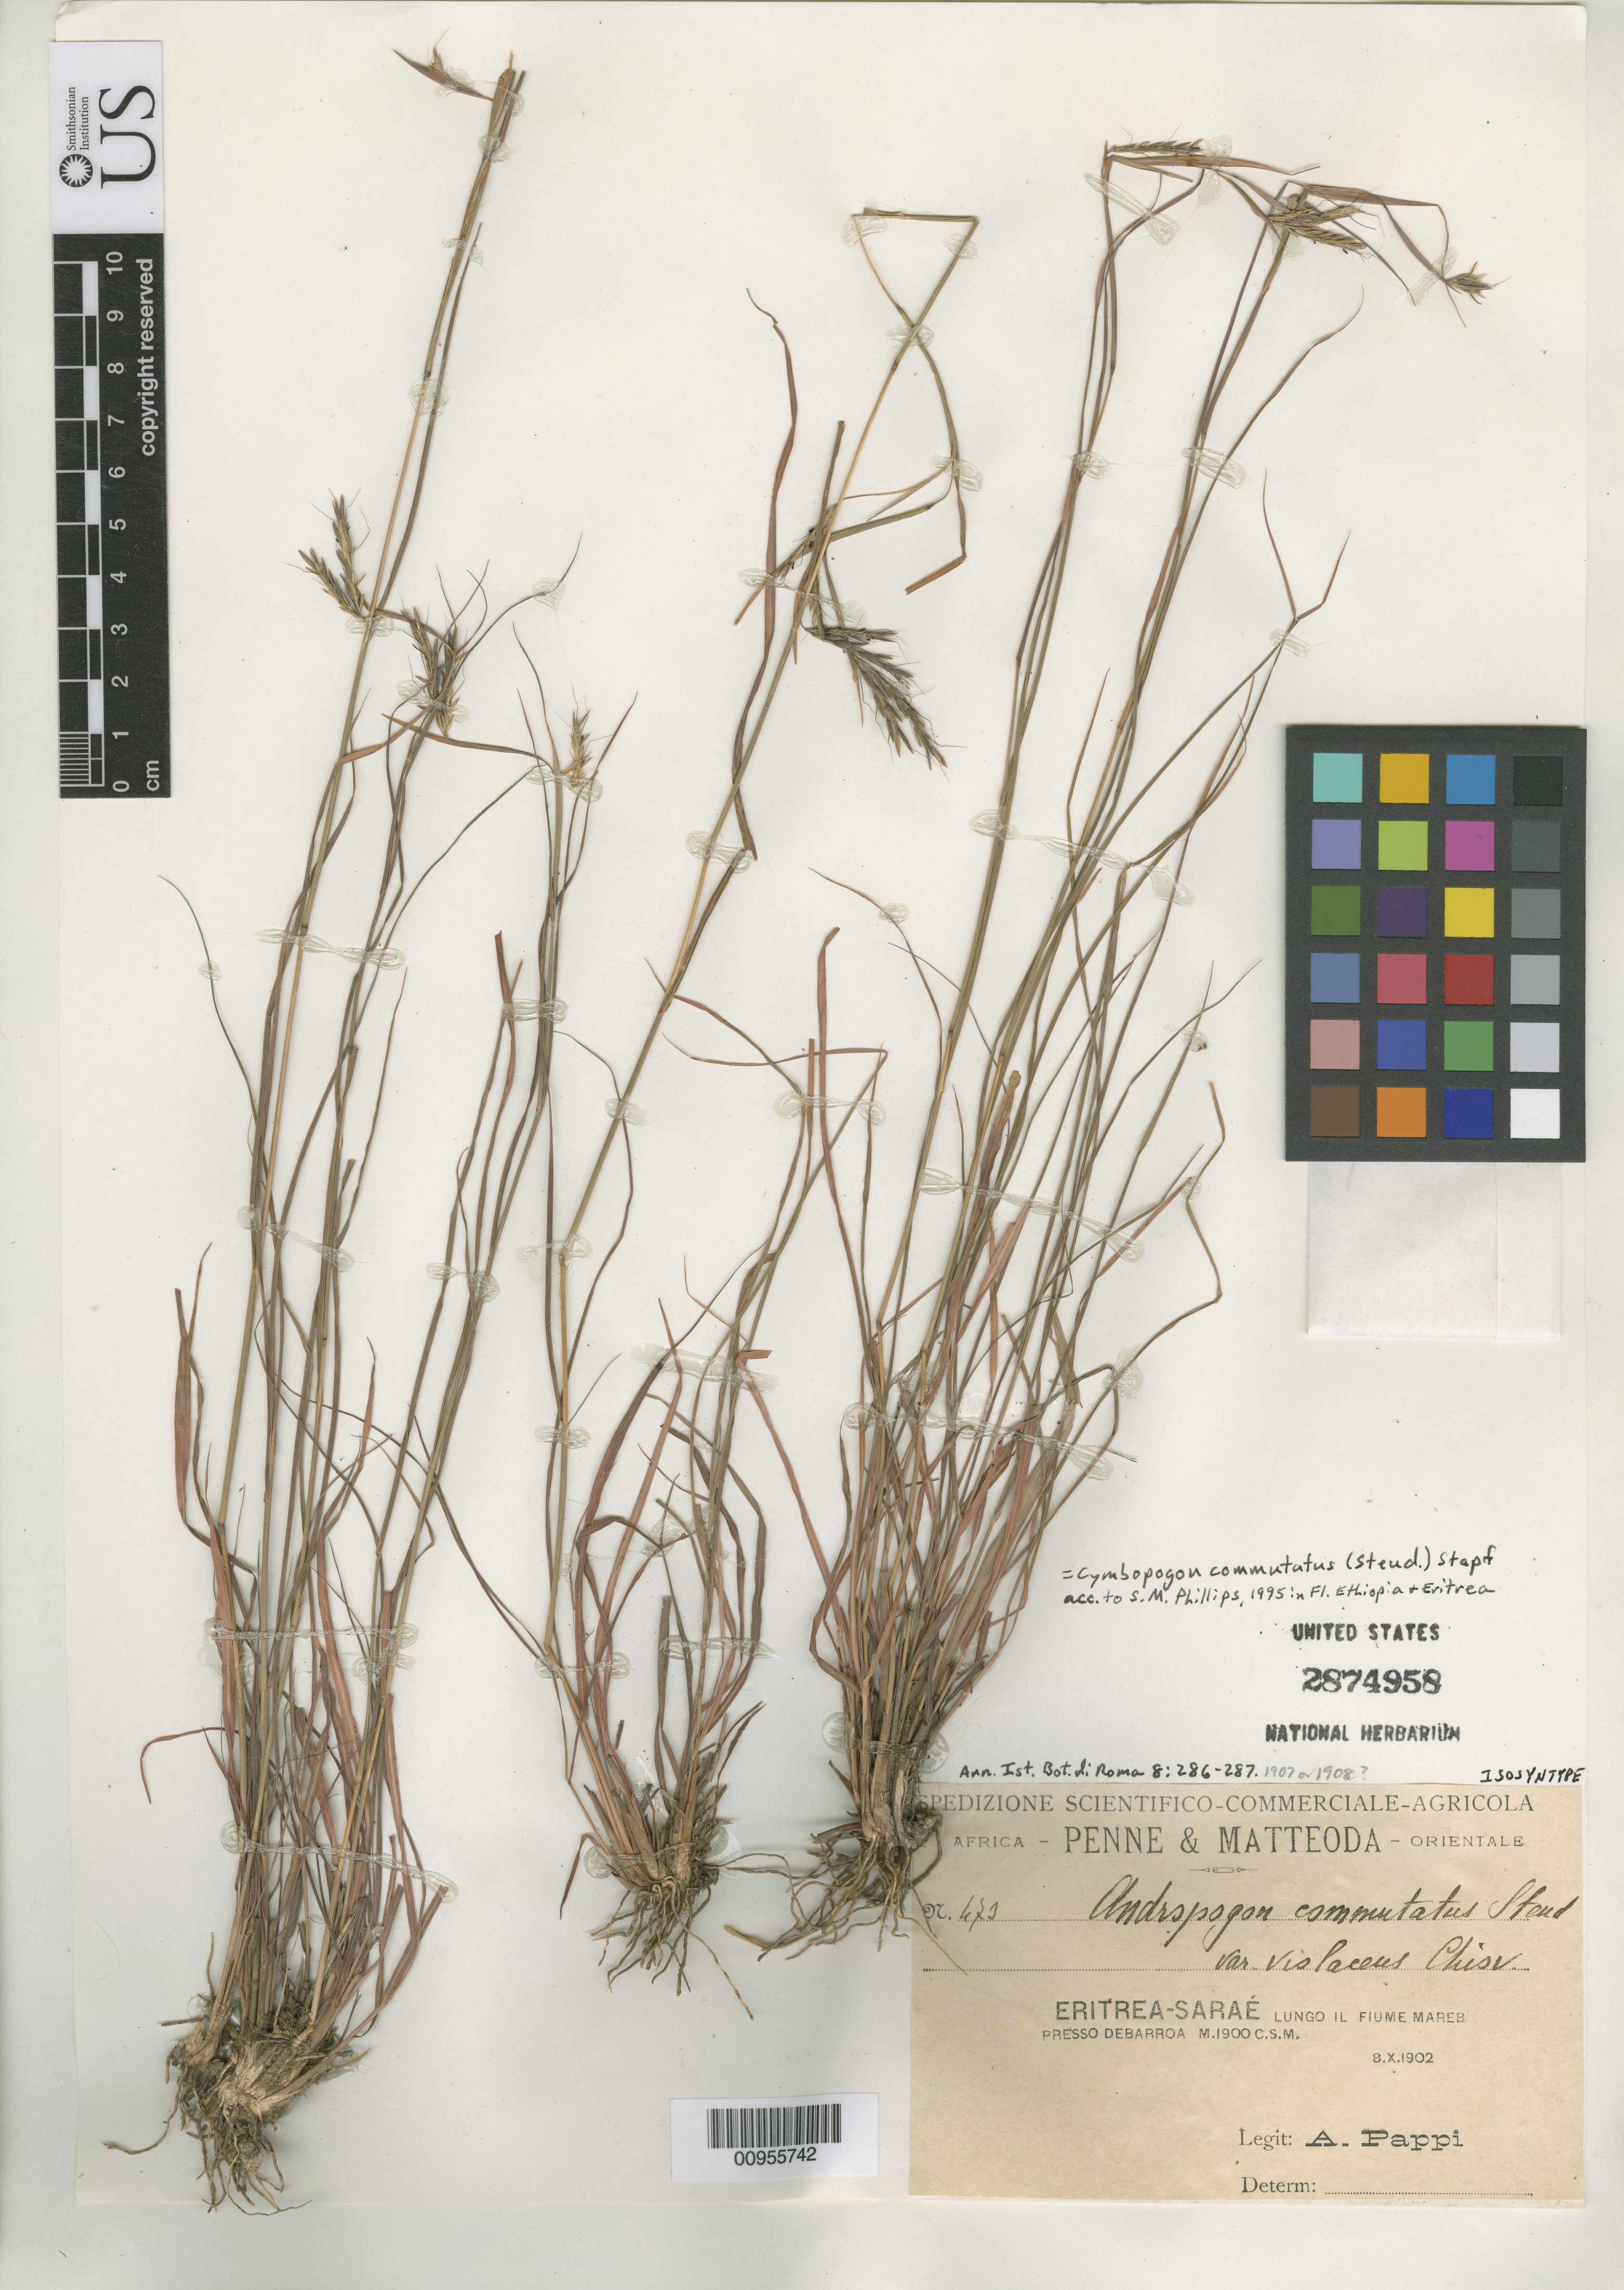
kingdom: Plantae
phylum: Tracheophyta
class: Liliopsida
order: Poales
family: Poaceae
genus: Andropogon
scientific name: Andropogon commutatus var. violaceus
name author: Chiov.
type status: Isosyntype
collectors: A. Pappi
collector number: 473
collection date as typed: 08 Oct 1902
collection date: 1902-10-08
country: Eritrea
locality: Eritrea-Saraé, lungo il Fiume Mareb presso Debarroa.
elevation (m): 1900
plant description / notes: Currently accepted name as cited by S.M. Phillips, Fl. Ethiopia & Eritrea (1995).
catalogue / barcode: US 2874958